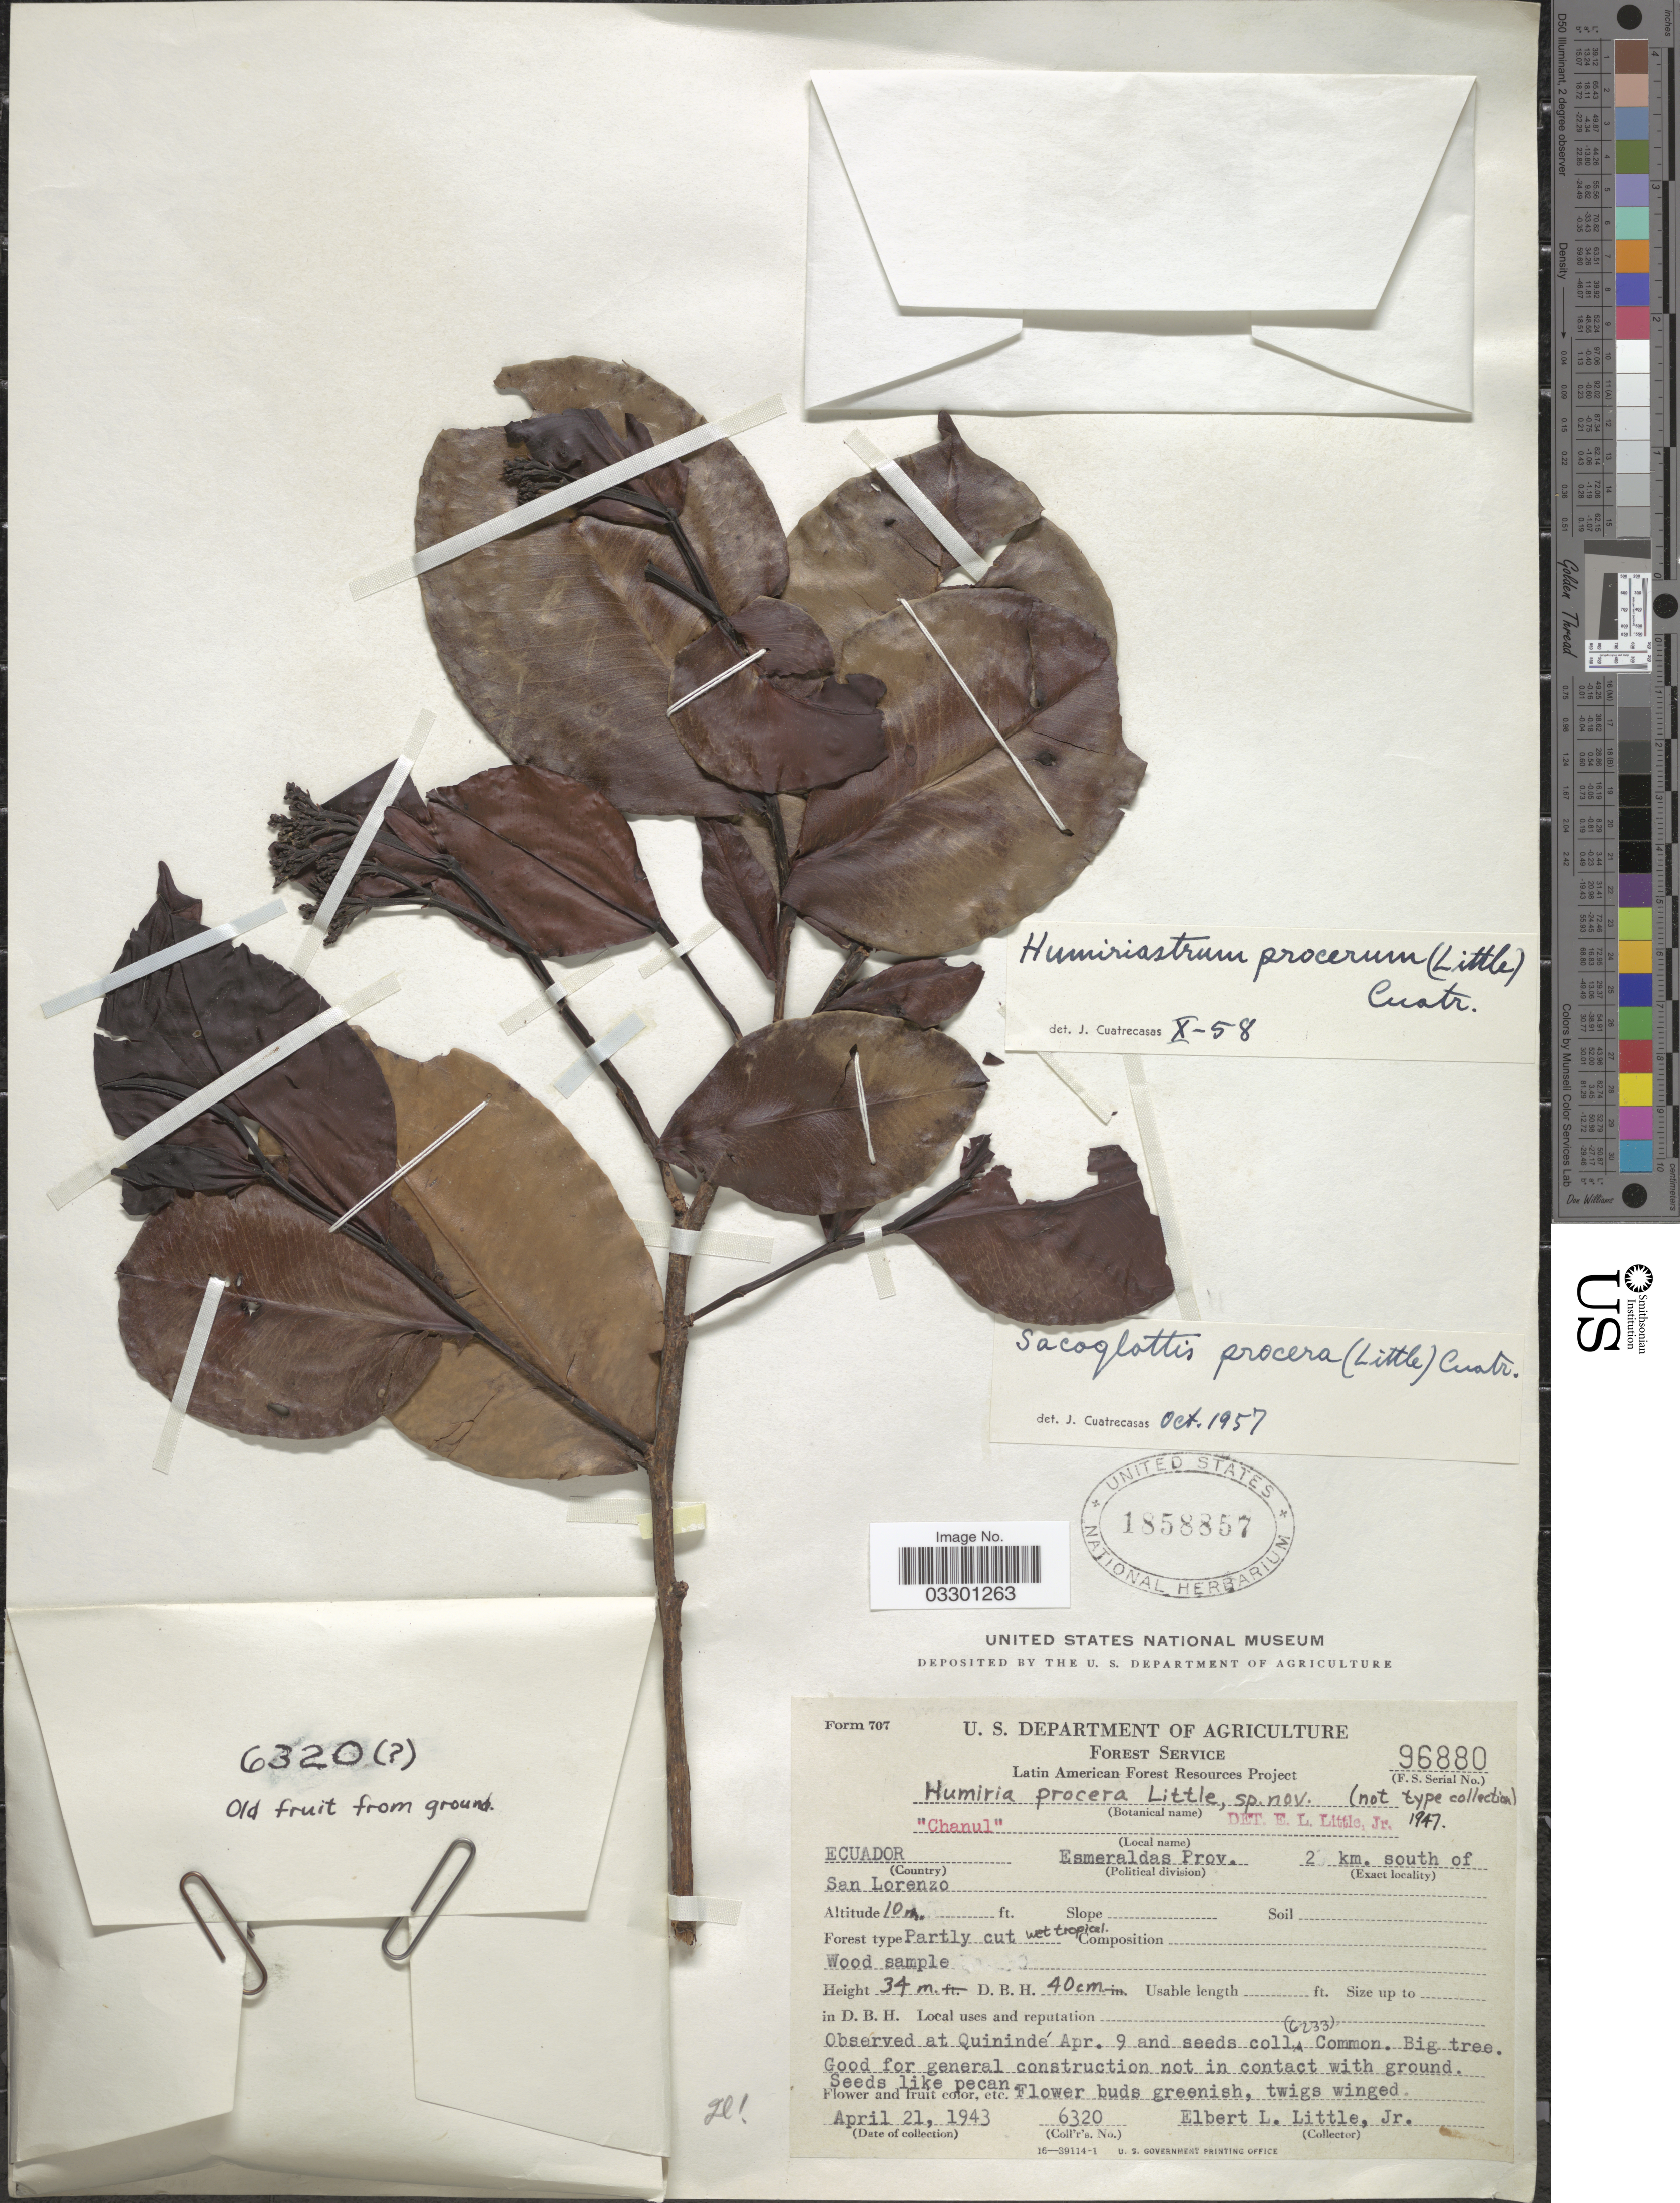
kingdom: Plantae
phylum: Tracheophyta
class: Magnoliopsida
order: Malpighiales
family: Humiriaceae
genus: Humiriastrum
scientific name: Humiriastrum procerum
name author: (Little) Cuatrec.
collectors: E. L. Little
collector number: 6320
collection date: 1943-04-21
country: Ecuador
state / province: Esmeraldas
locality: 2 km. south of San Lorenzo.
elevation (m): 10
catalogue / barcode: US 1858857